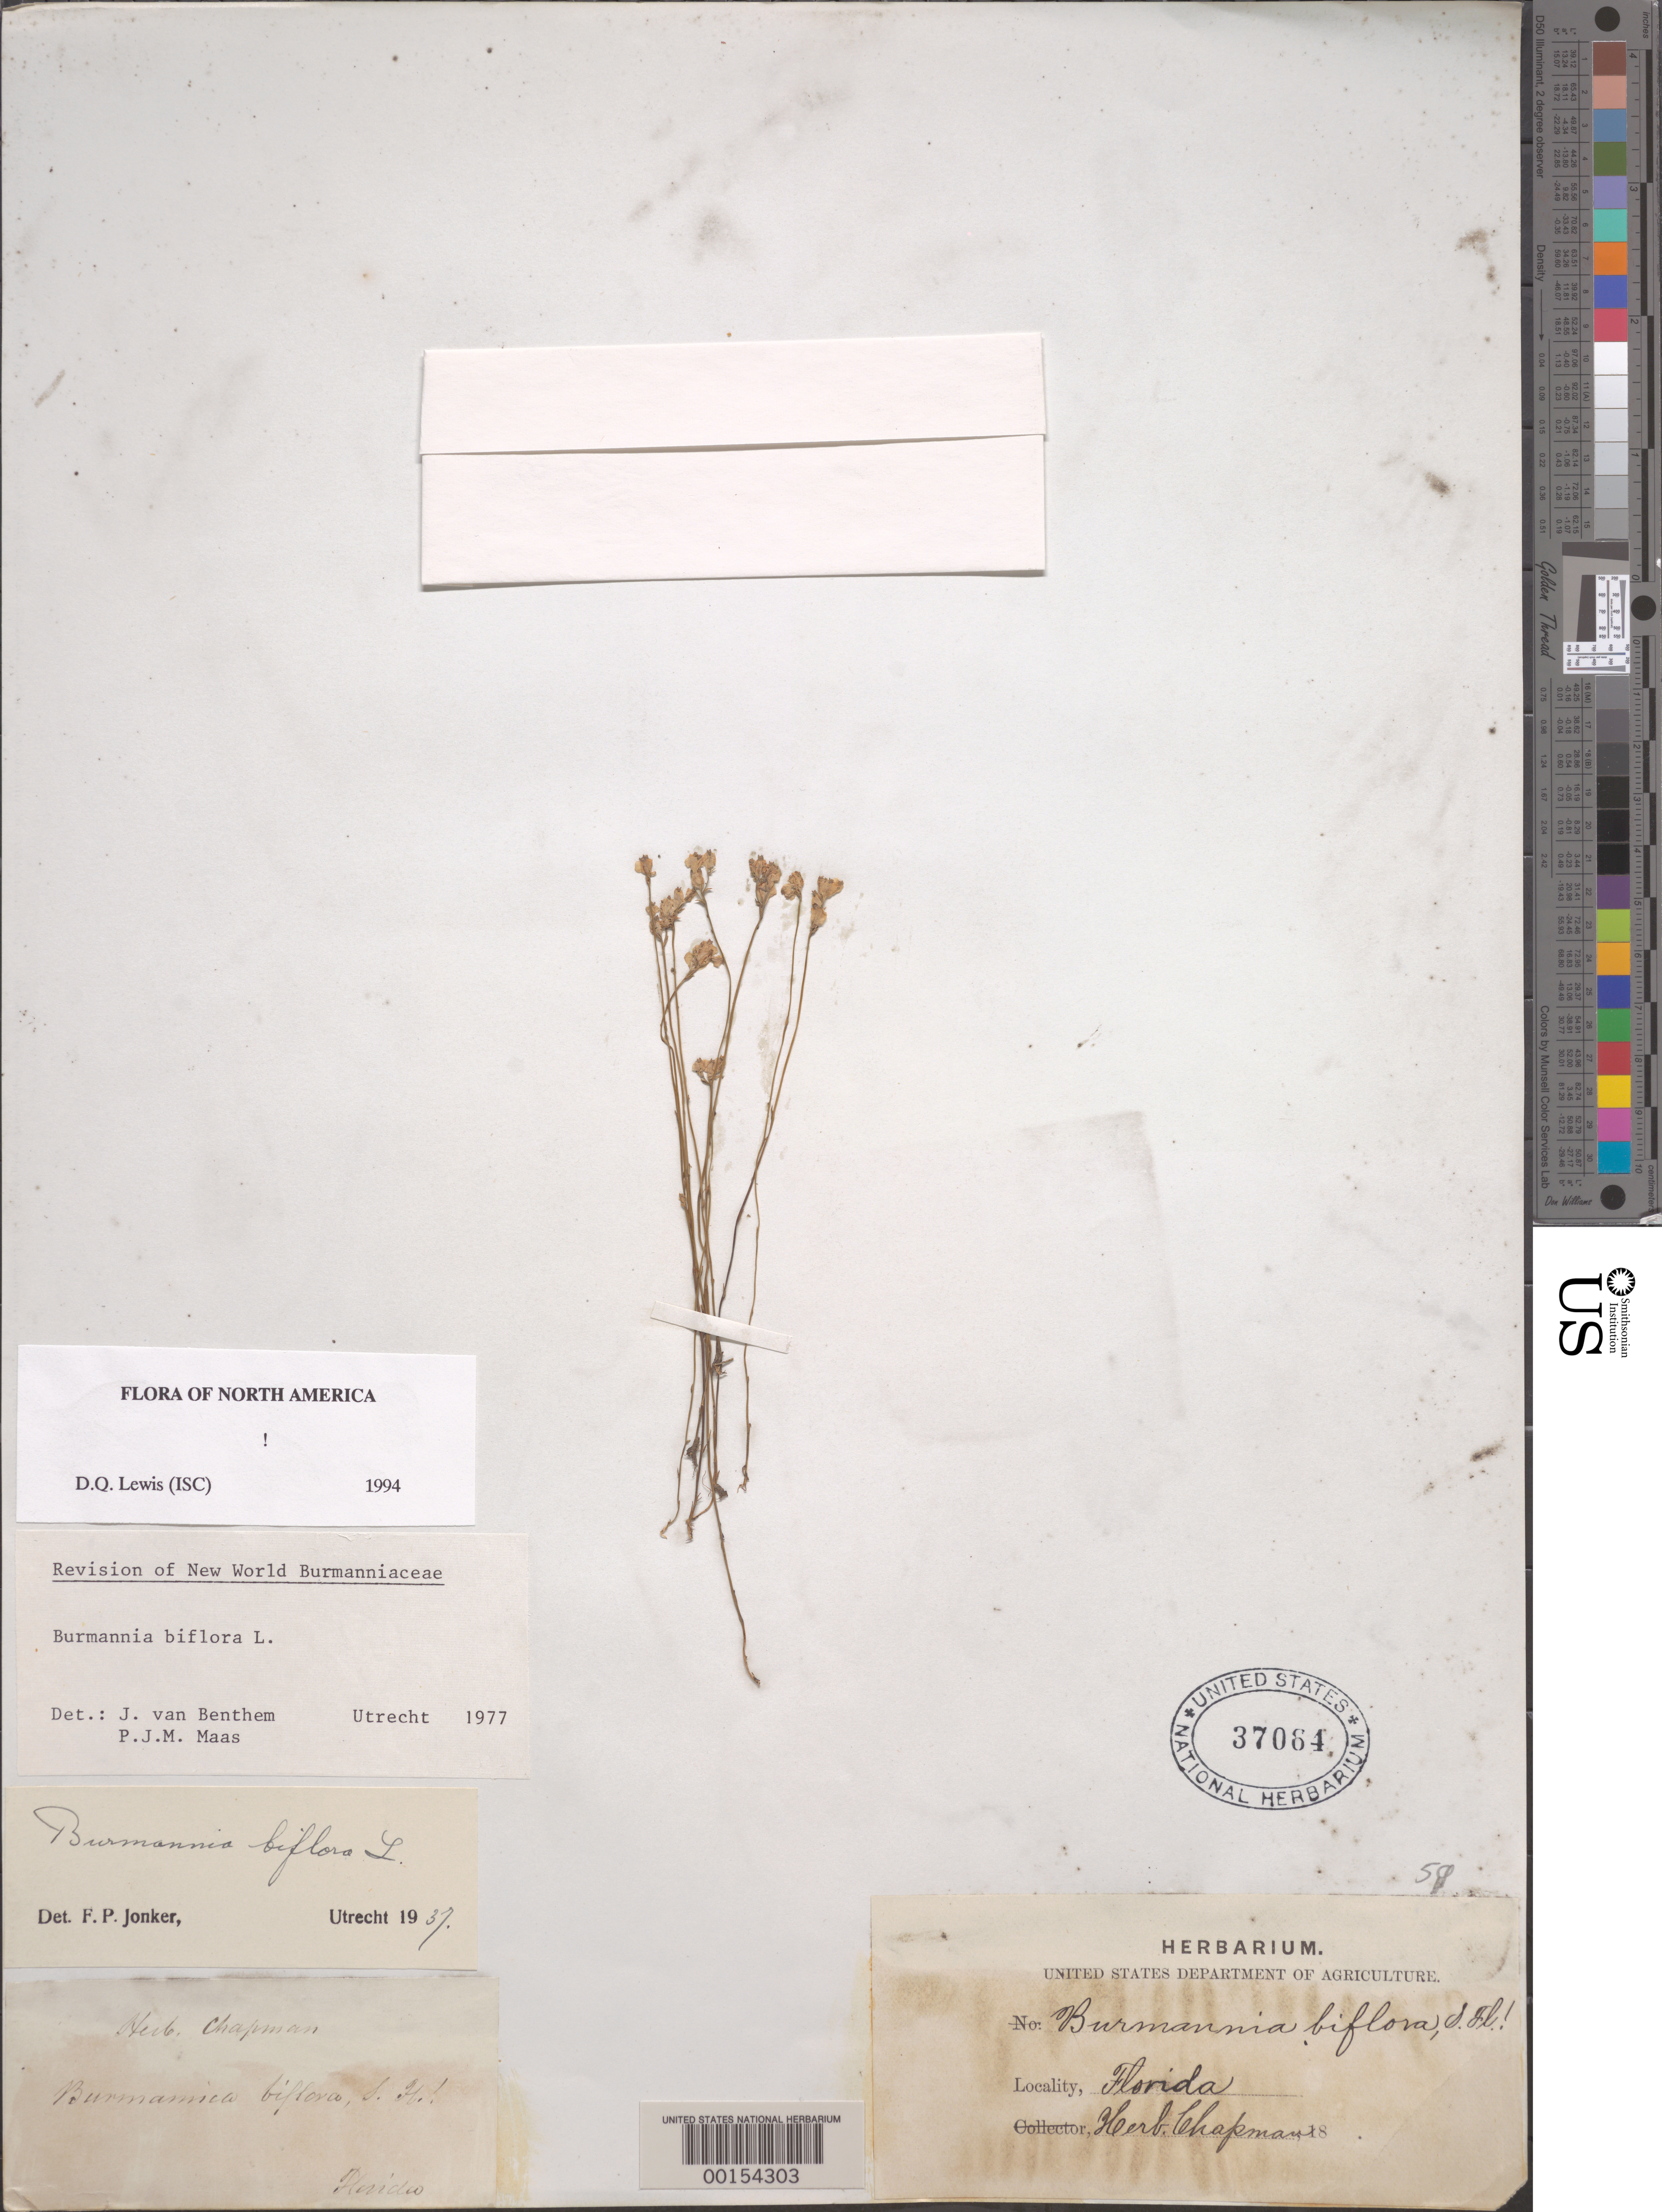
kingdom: Plantae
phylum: Tracheophyta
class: Liliopsida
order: Dioscoreales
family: Burmanniaceae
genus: Burmannia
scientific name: Burmannia biflora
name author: L.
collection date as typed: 18--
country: United States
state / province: Florida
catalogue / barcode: US 37064